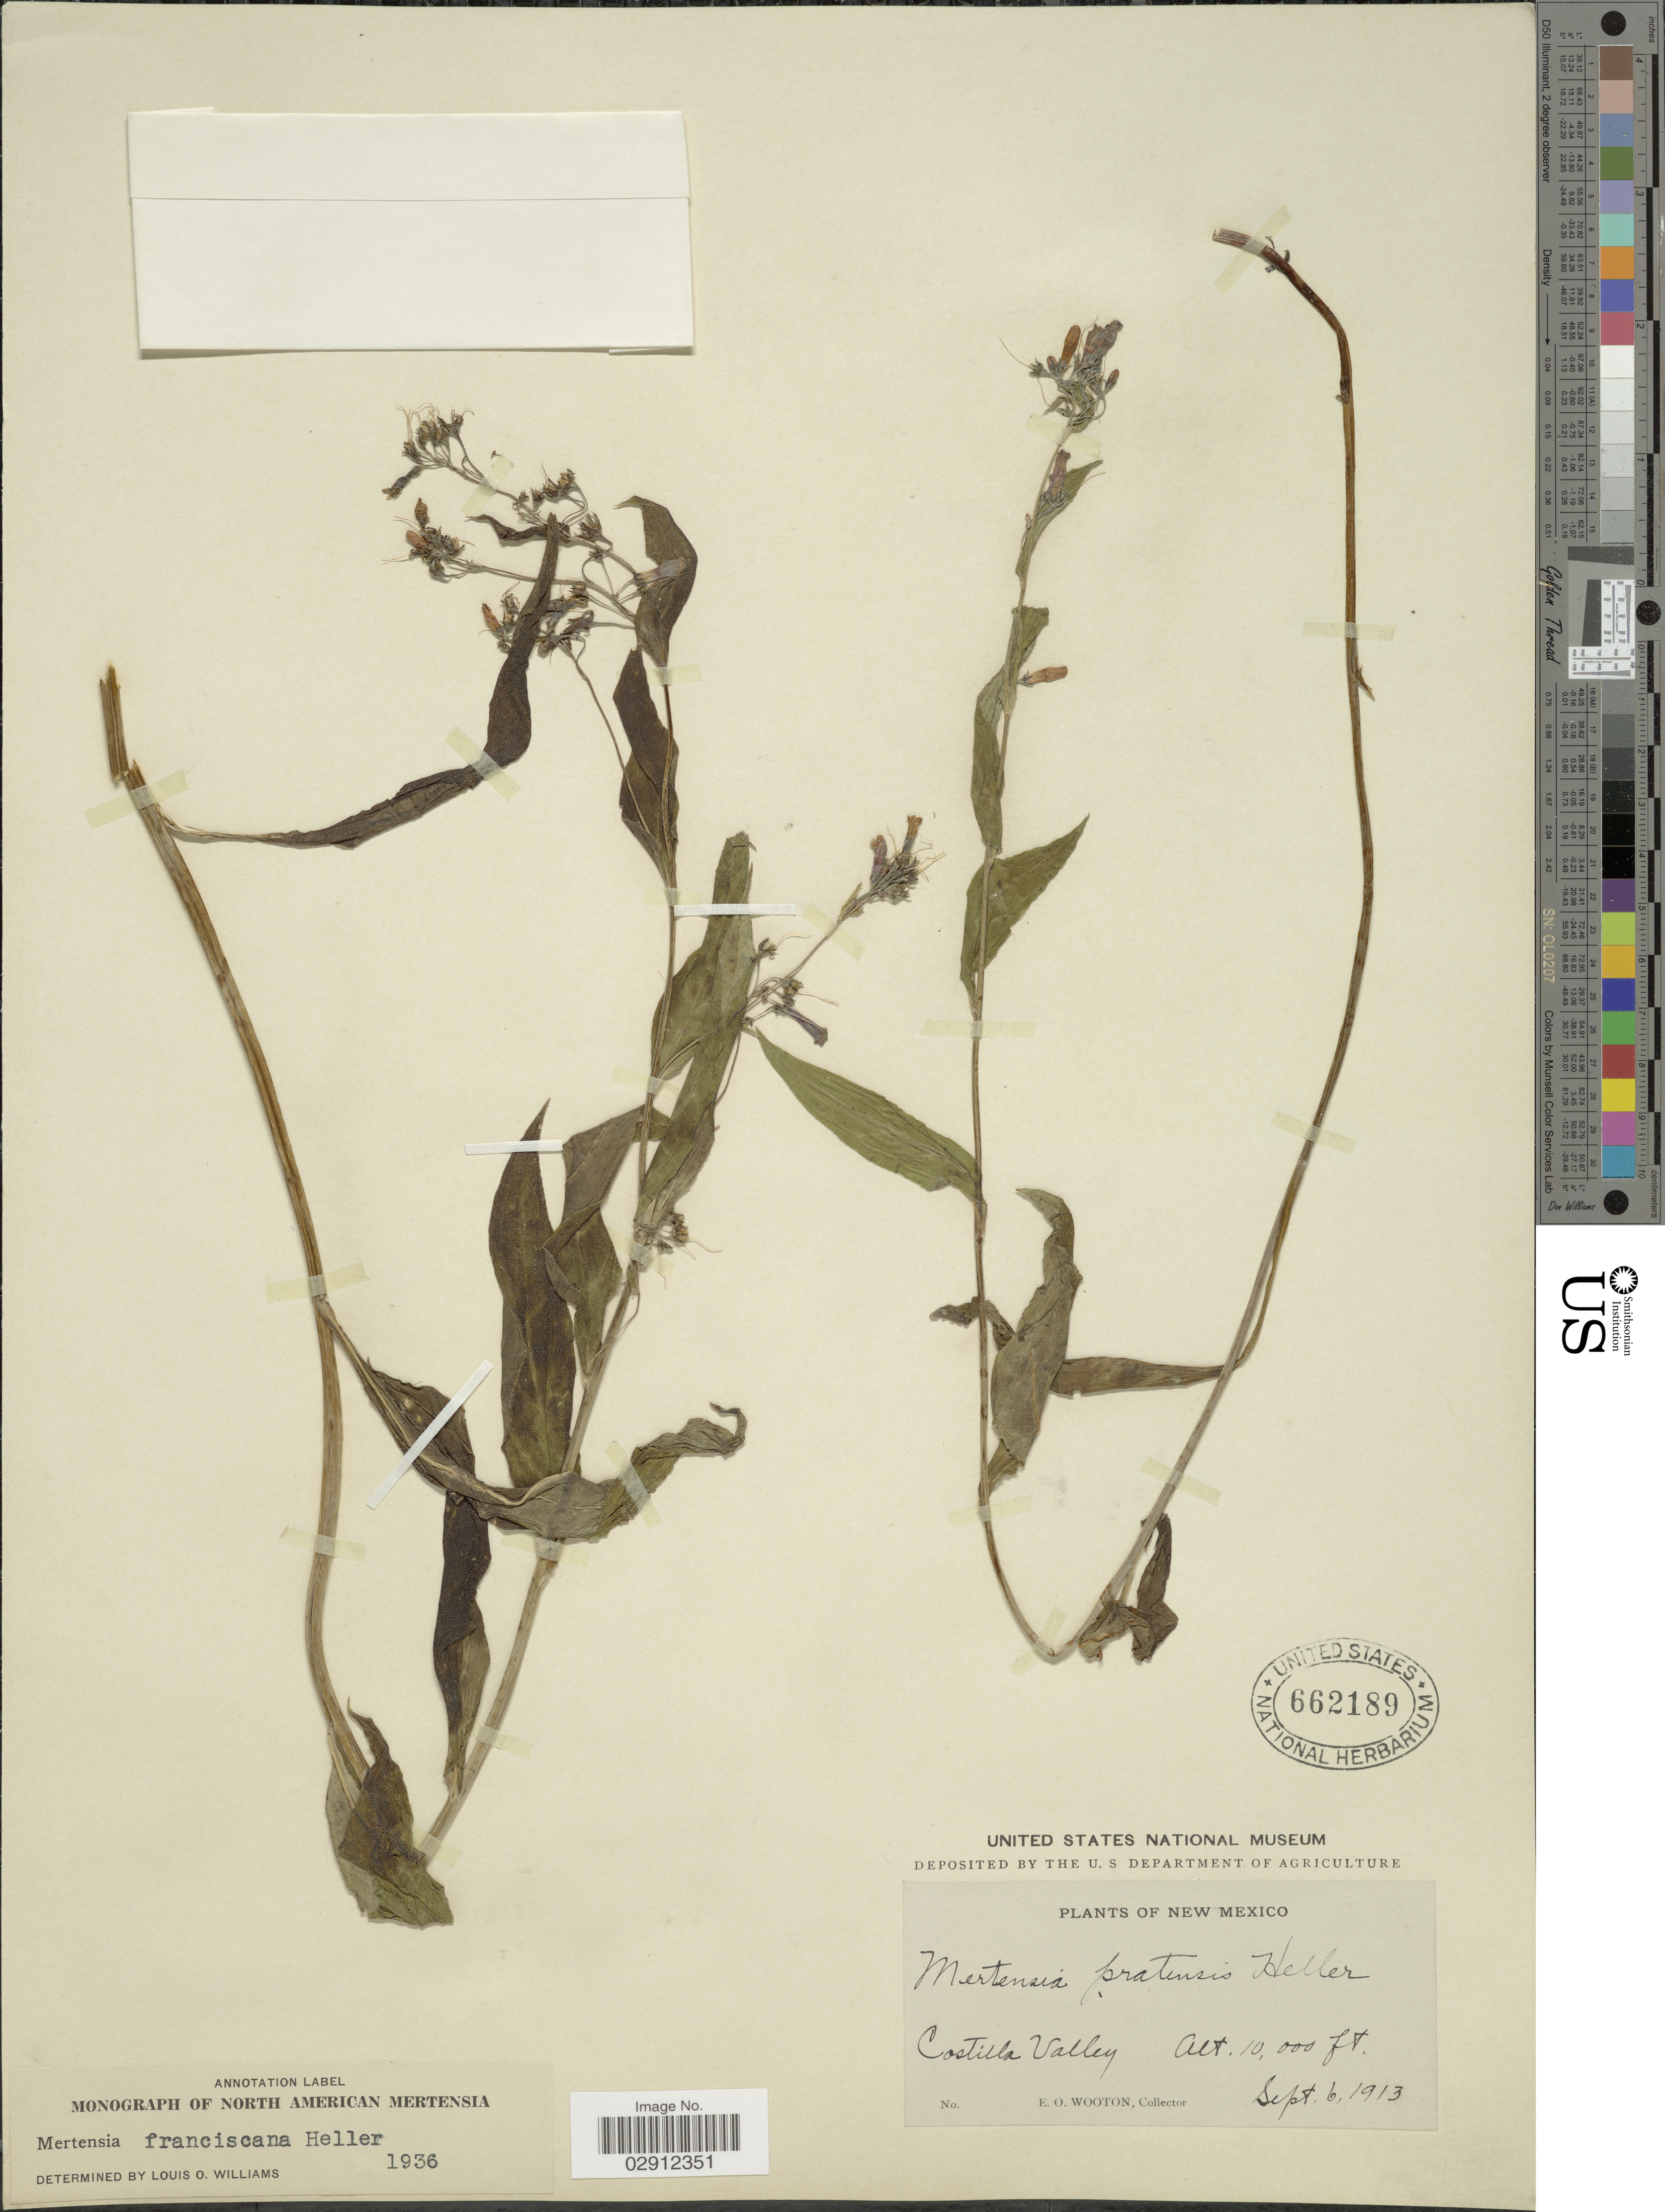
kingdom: Plantae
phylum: Tracheophyta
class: Magnoliopsida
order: Boraginales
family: Boraginaceae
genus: Mertensia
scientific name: Mertensia franciscana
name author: A. Heller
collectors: E. O. Wooton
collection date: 1913-09-06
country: United States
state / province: New Mexico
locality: Costilla Valley.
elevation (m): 3048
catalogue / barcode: US 662189